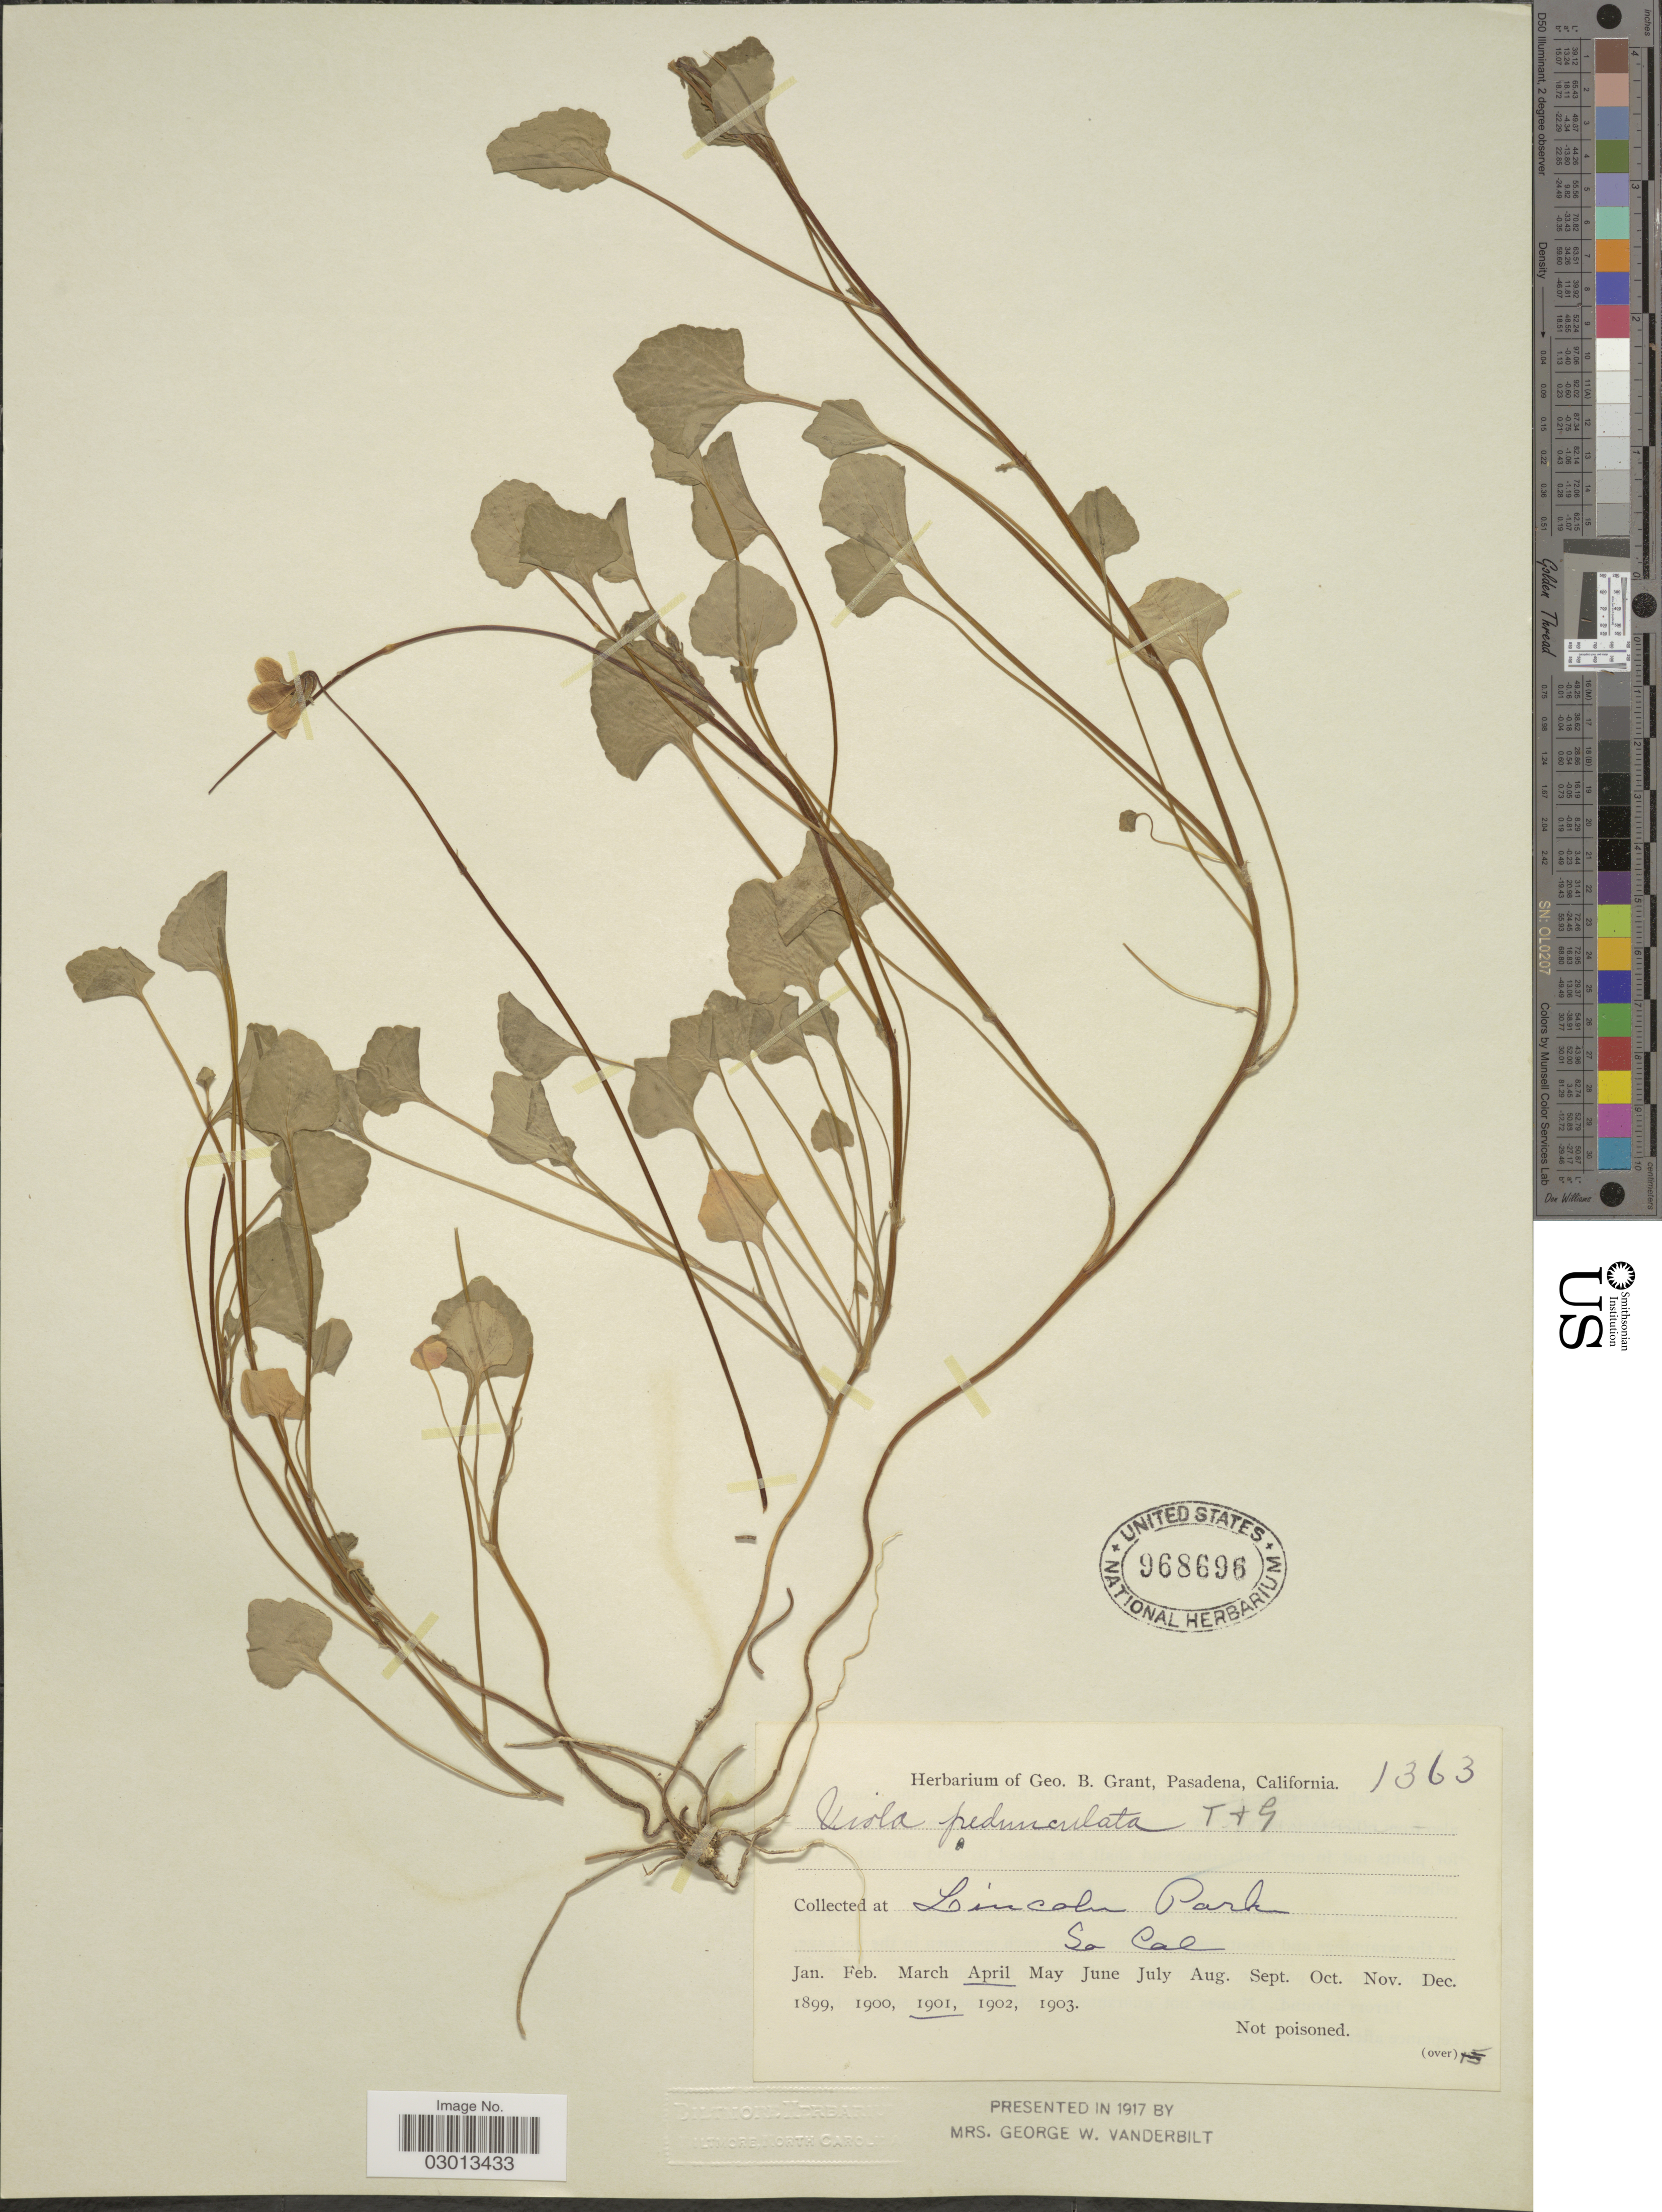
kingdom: Plantae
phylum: Tracheophyta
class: Magnoliopsida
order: Malpighiales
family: Violaceae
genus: Viola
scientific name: Viola pedunculata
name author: Torr. & A. Gray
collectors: ex herb. Geo. B. Grant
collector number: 1363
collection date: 1901-04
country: United States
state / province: California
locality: Lincoln Park. So. Cal.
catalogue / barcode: US 968696